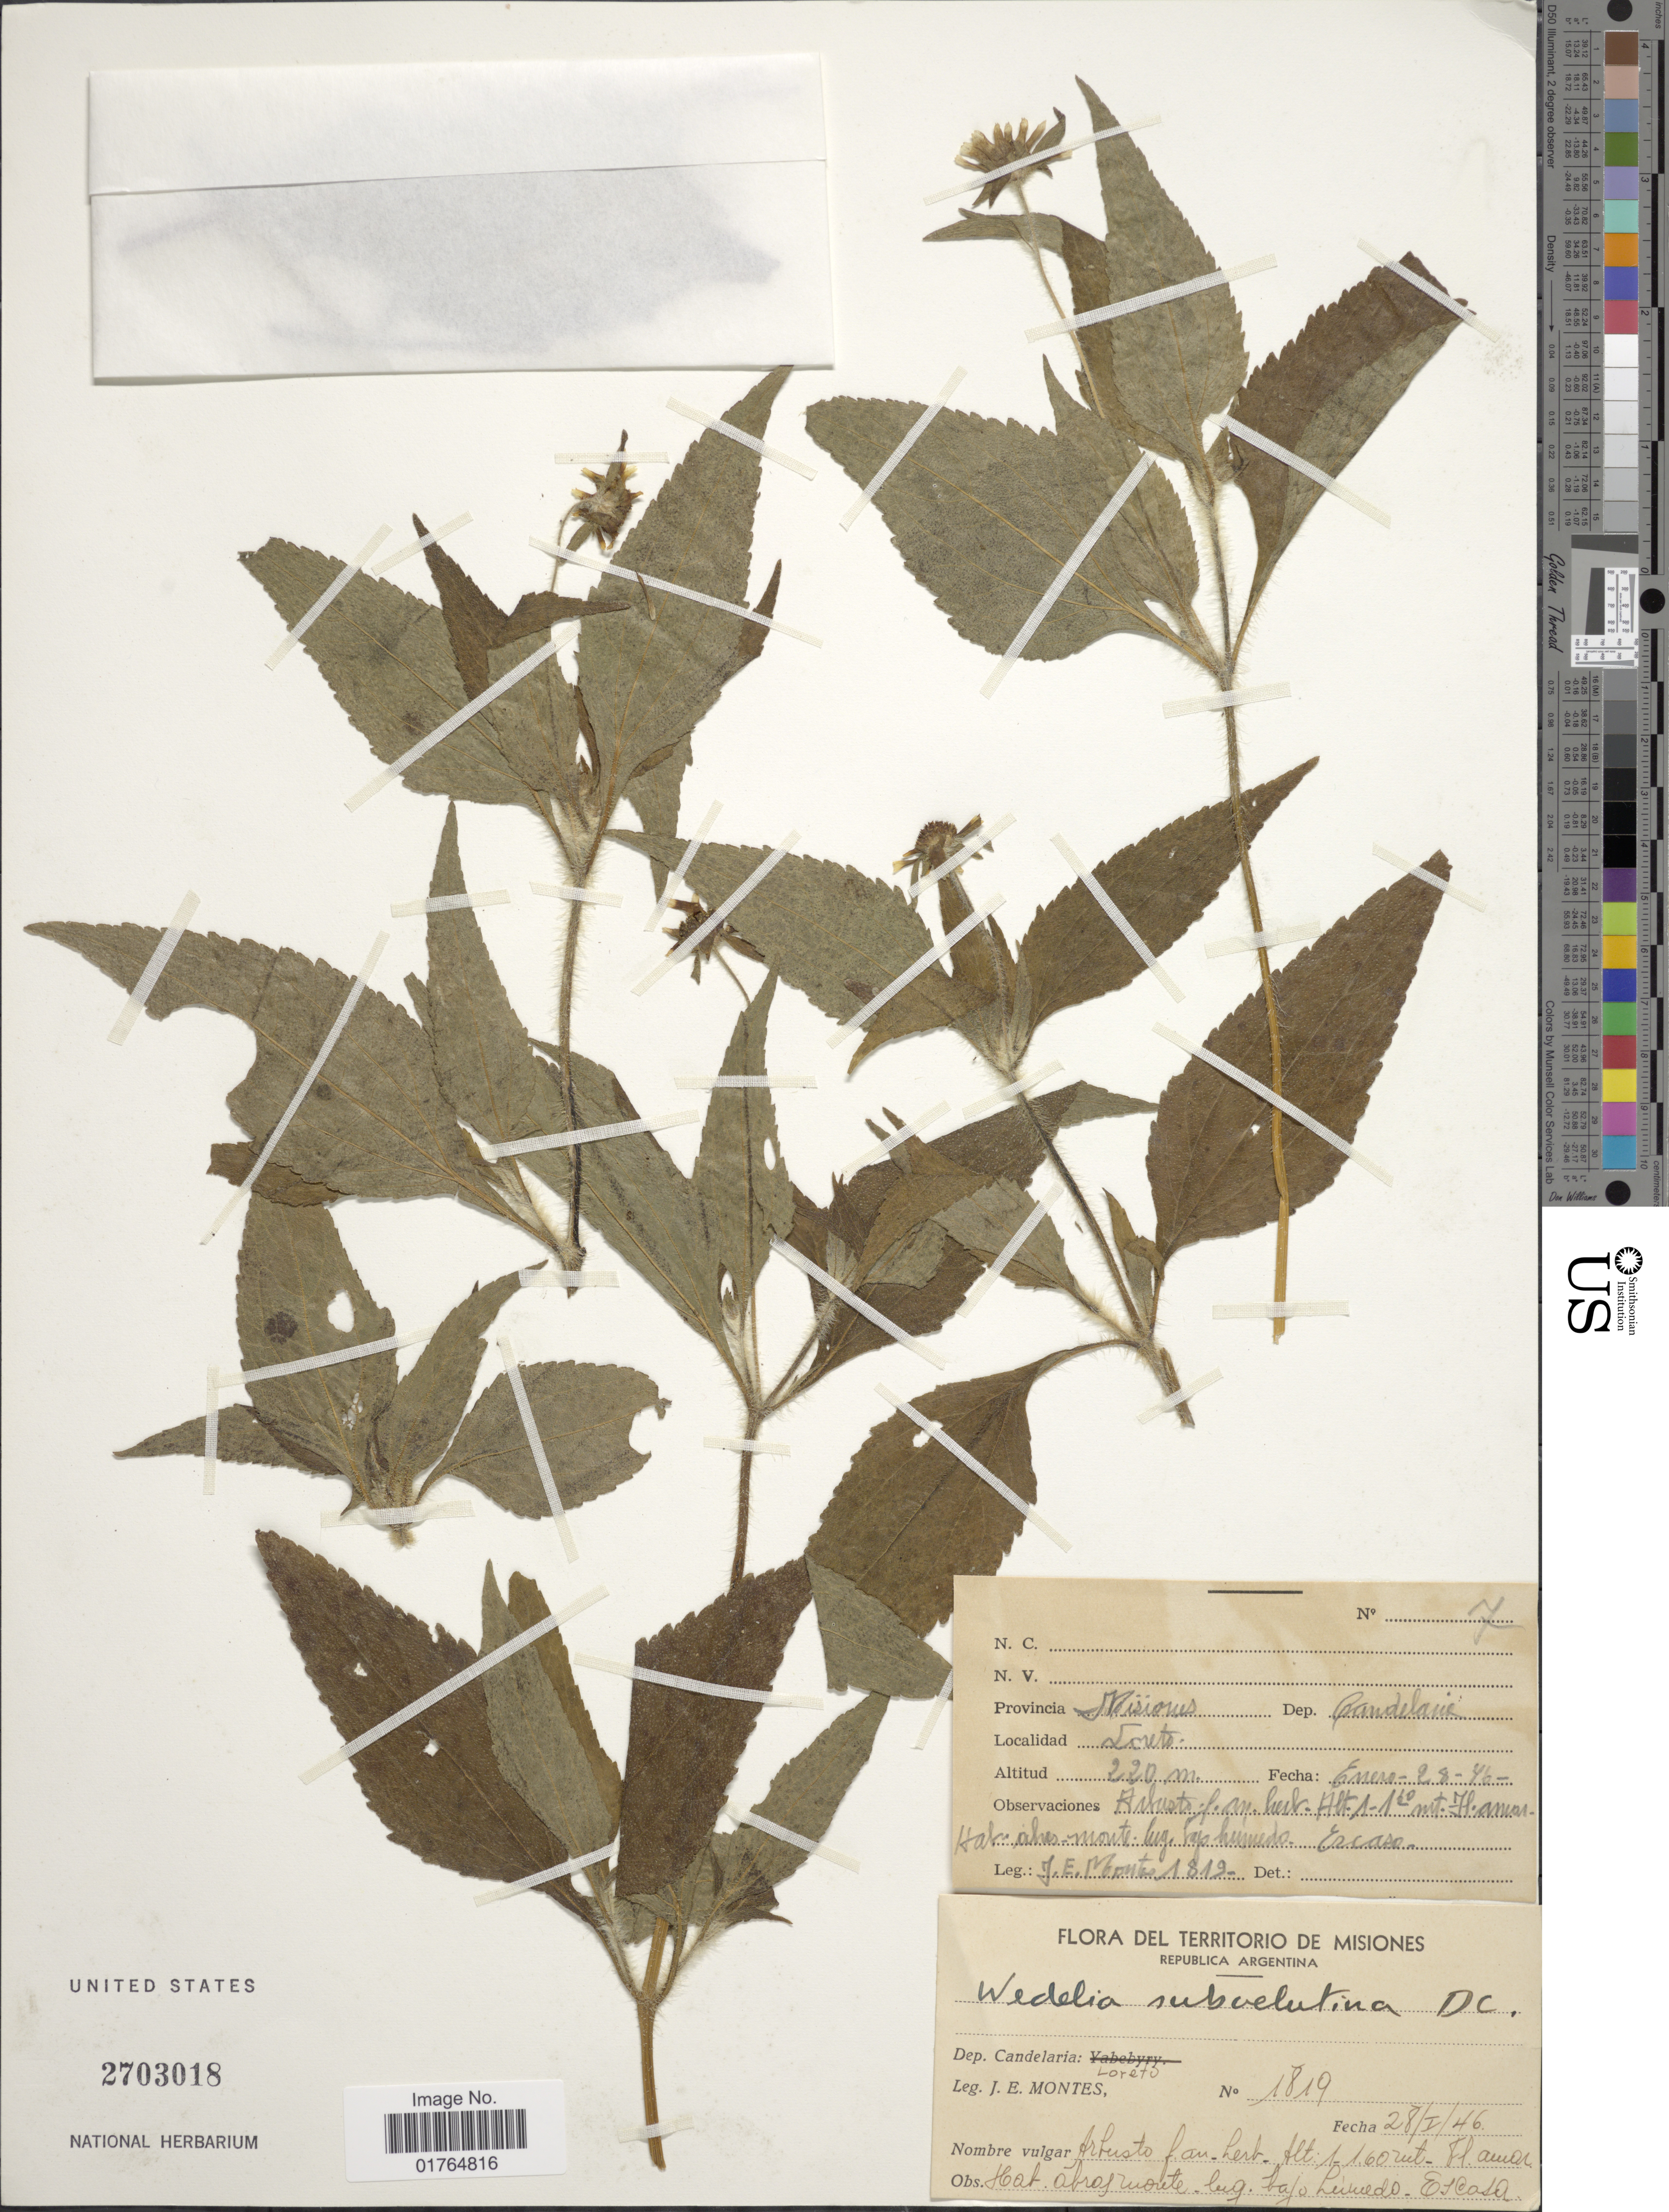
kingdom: Plantae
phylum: Tracheophyta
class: Magnoliopsida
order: Asterales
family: Asteraceae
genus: Wedelia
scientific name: Wedelia subvelutina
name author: DC.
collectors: J. E. Montes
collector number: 1819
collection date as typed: Transcribed d/m/y: 28/1/46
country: Argentina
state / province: Misiones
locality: Republica Argentina, Dep. Candelaria, Loreto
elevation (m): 220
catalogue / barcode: US 2703018